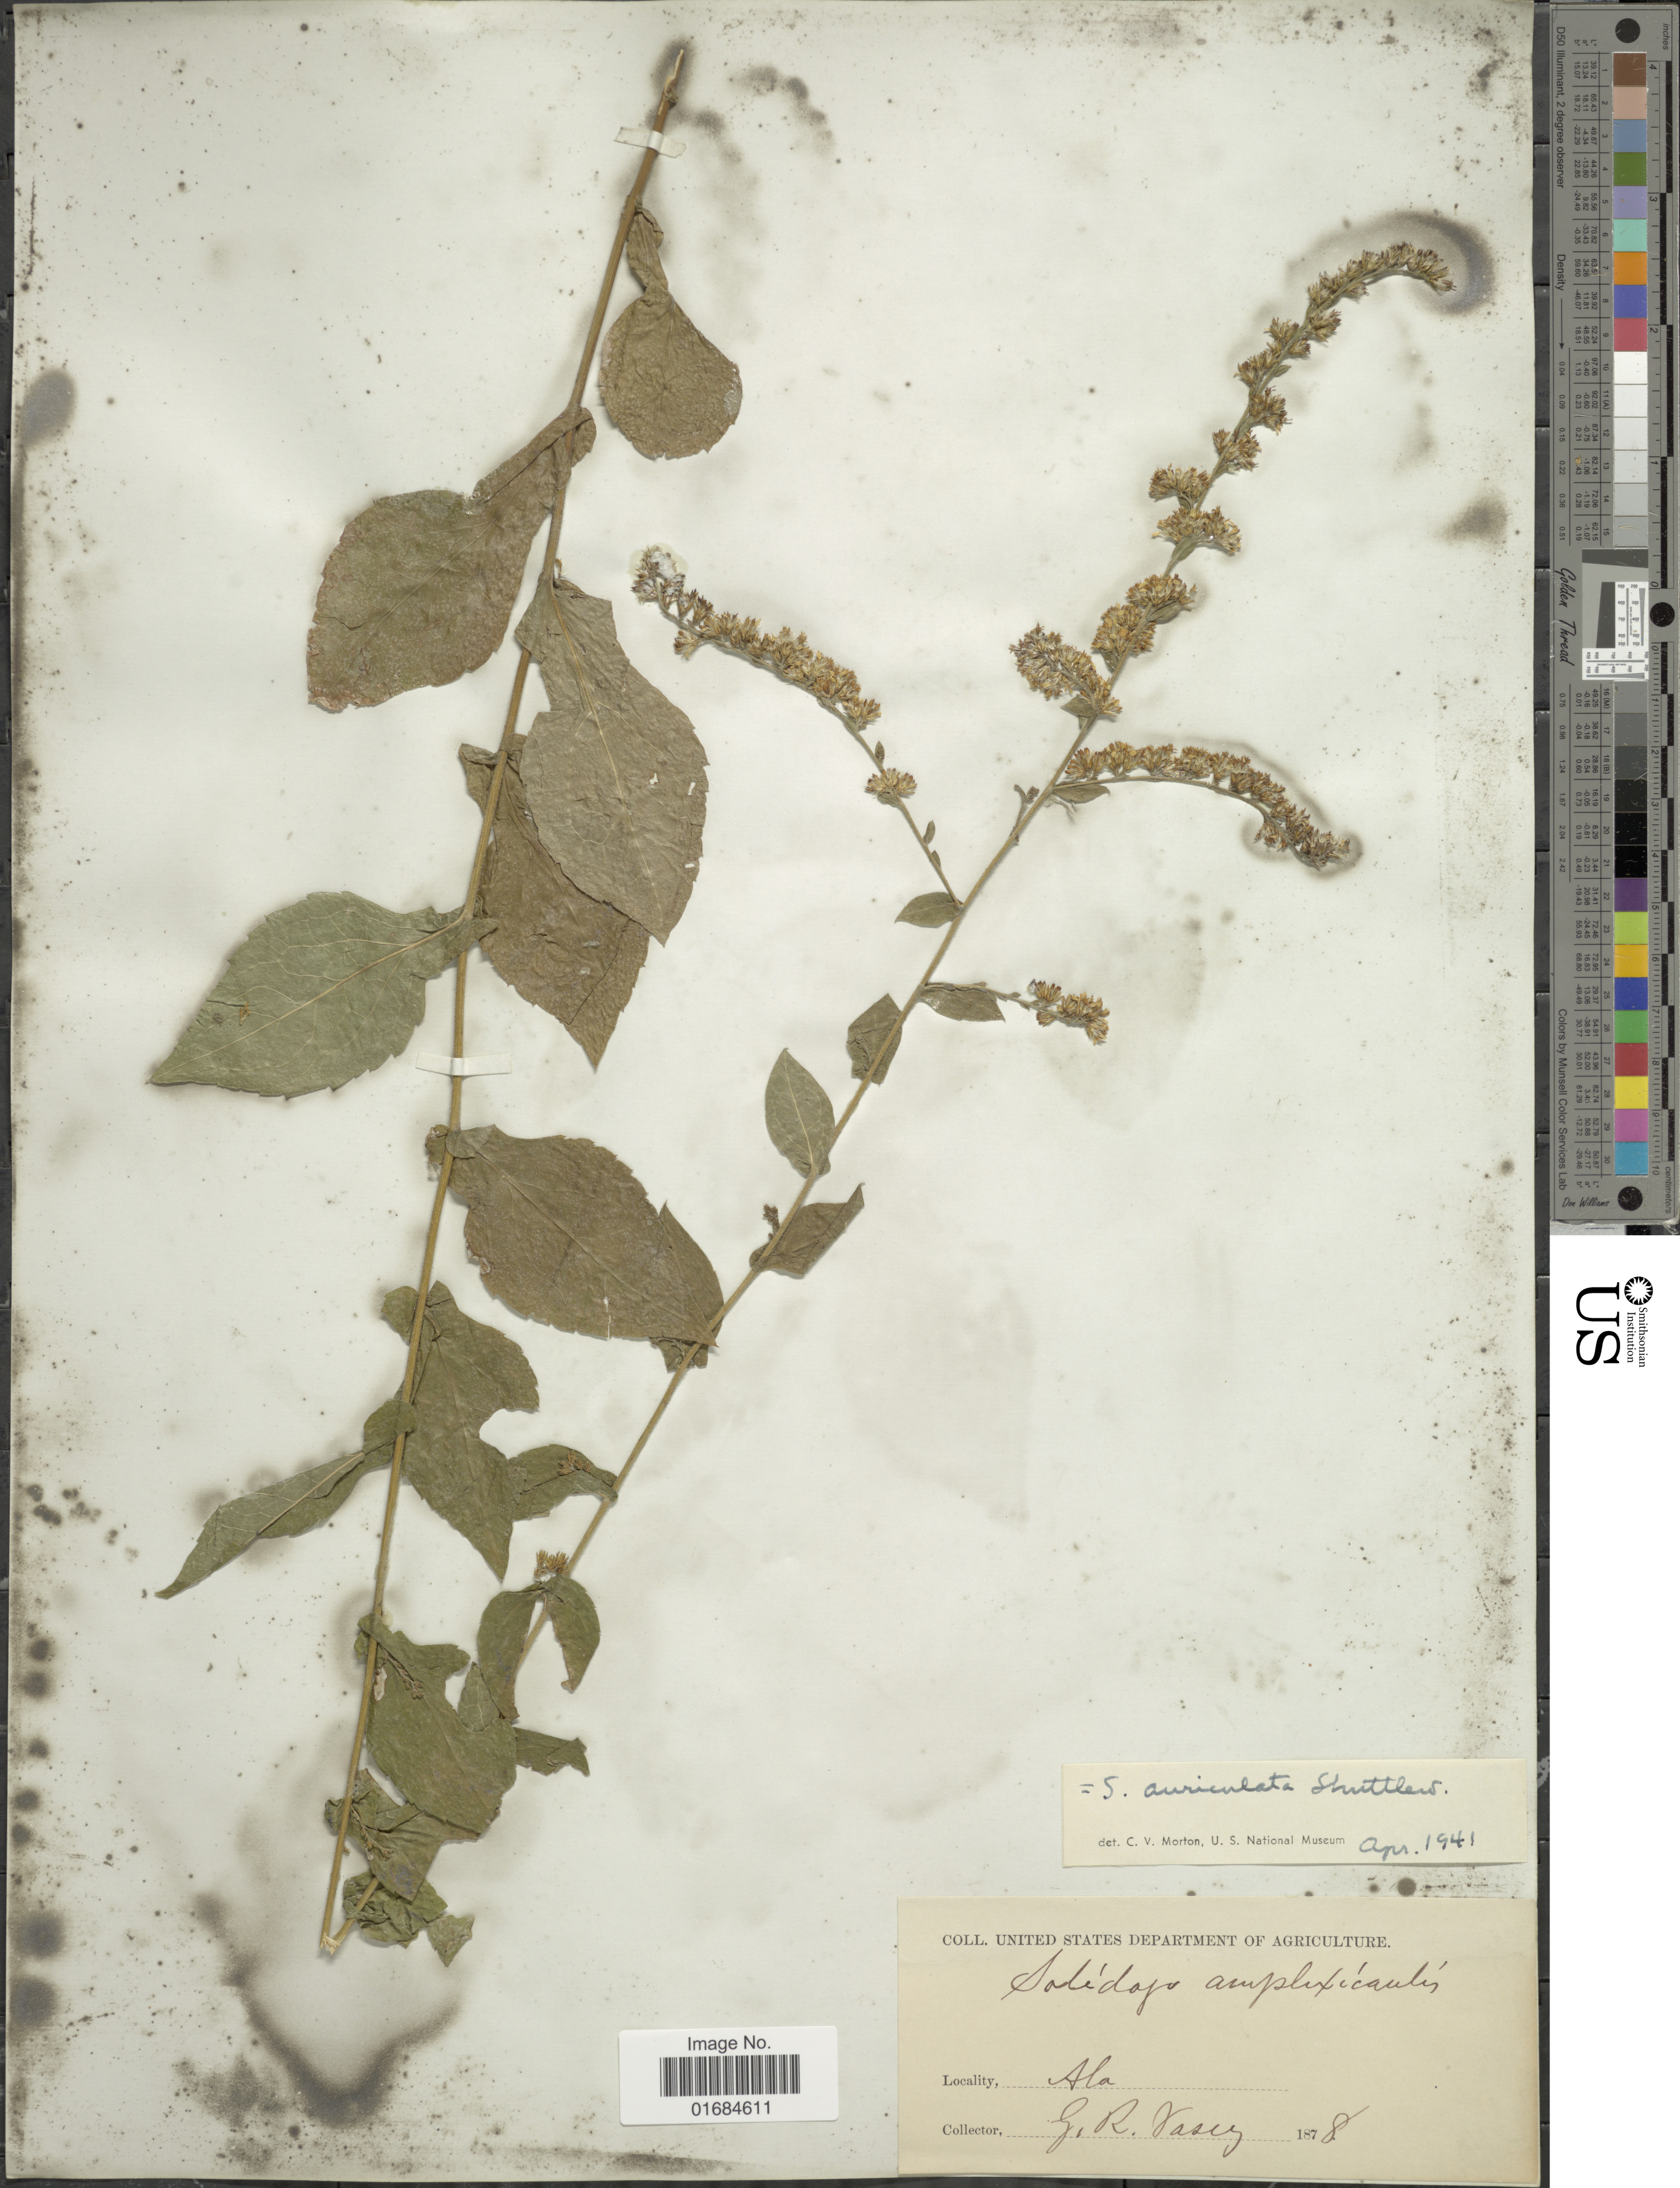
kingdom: Plantae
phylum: Tracheophyta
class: Magnoliopsida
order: Asterales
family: Asteraceae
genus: Solidago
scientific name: Solidago auriculata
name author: Shuttlew. ex S.F. Blake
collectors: G. R. Vasey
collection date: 1878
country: United States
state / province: Alabama